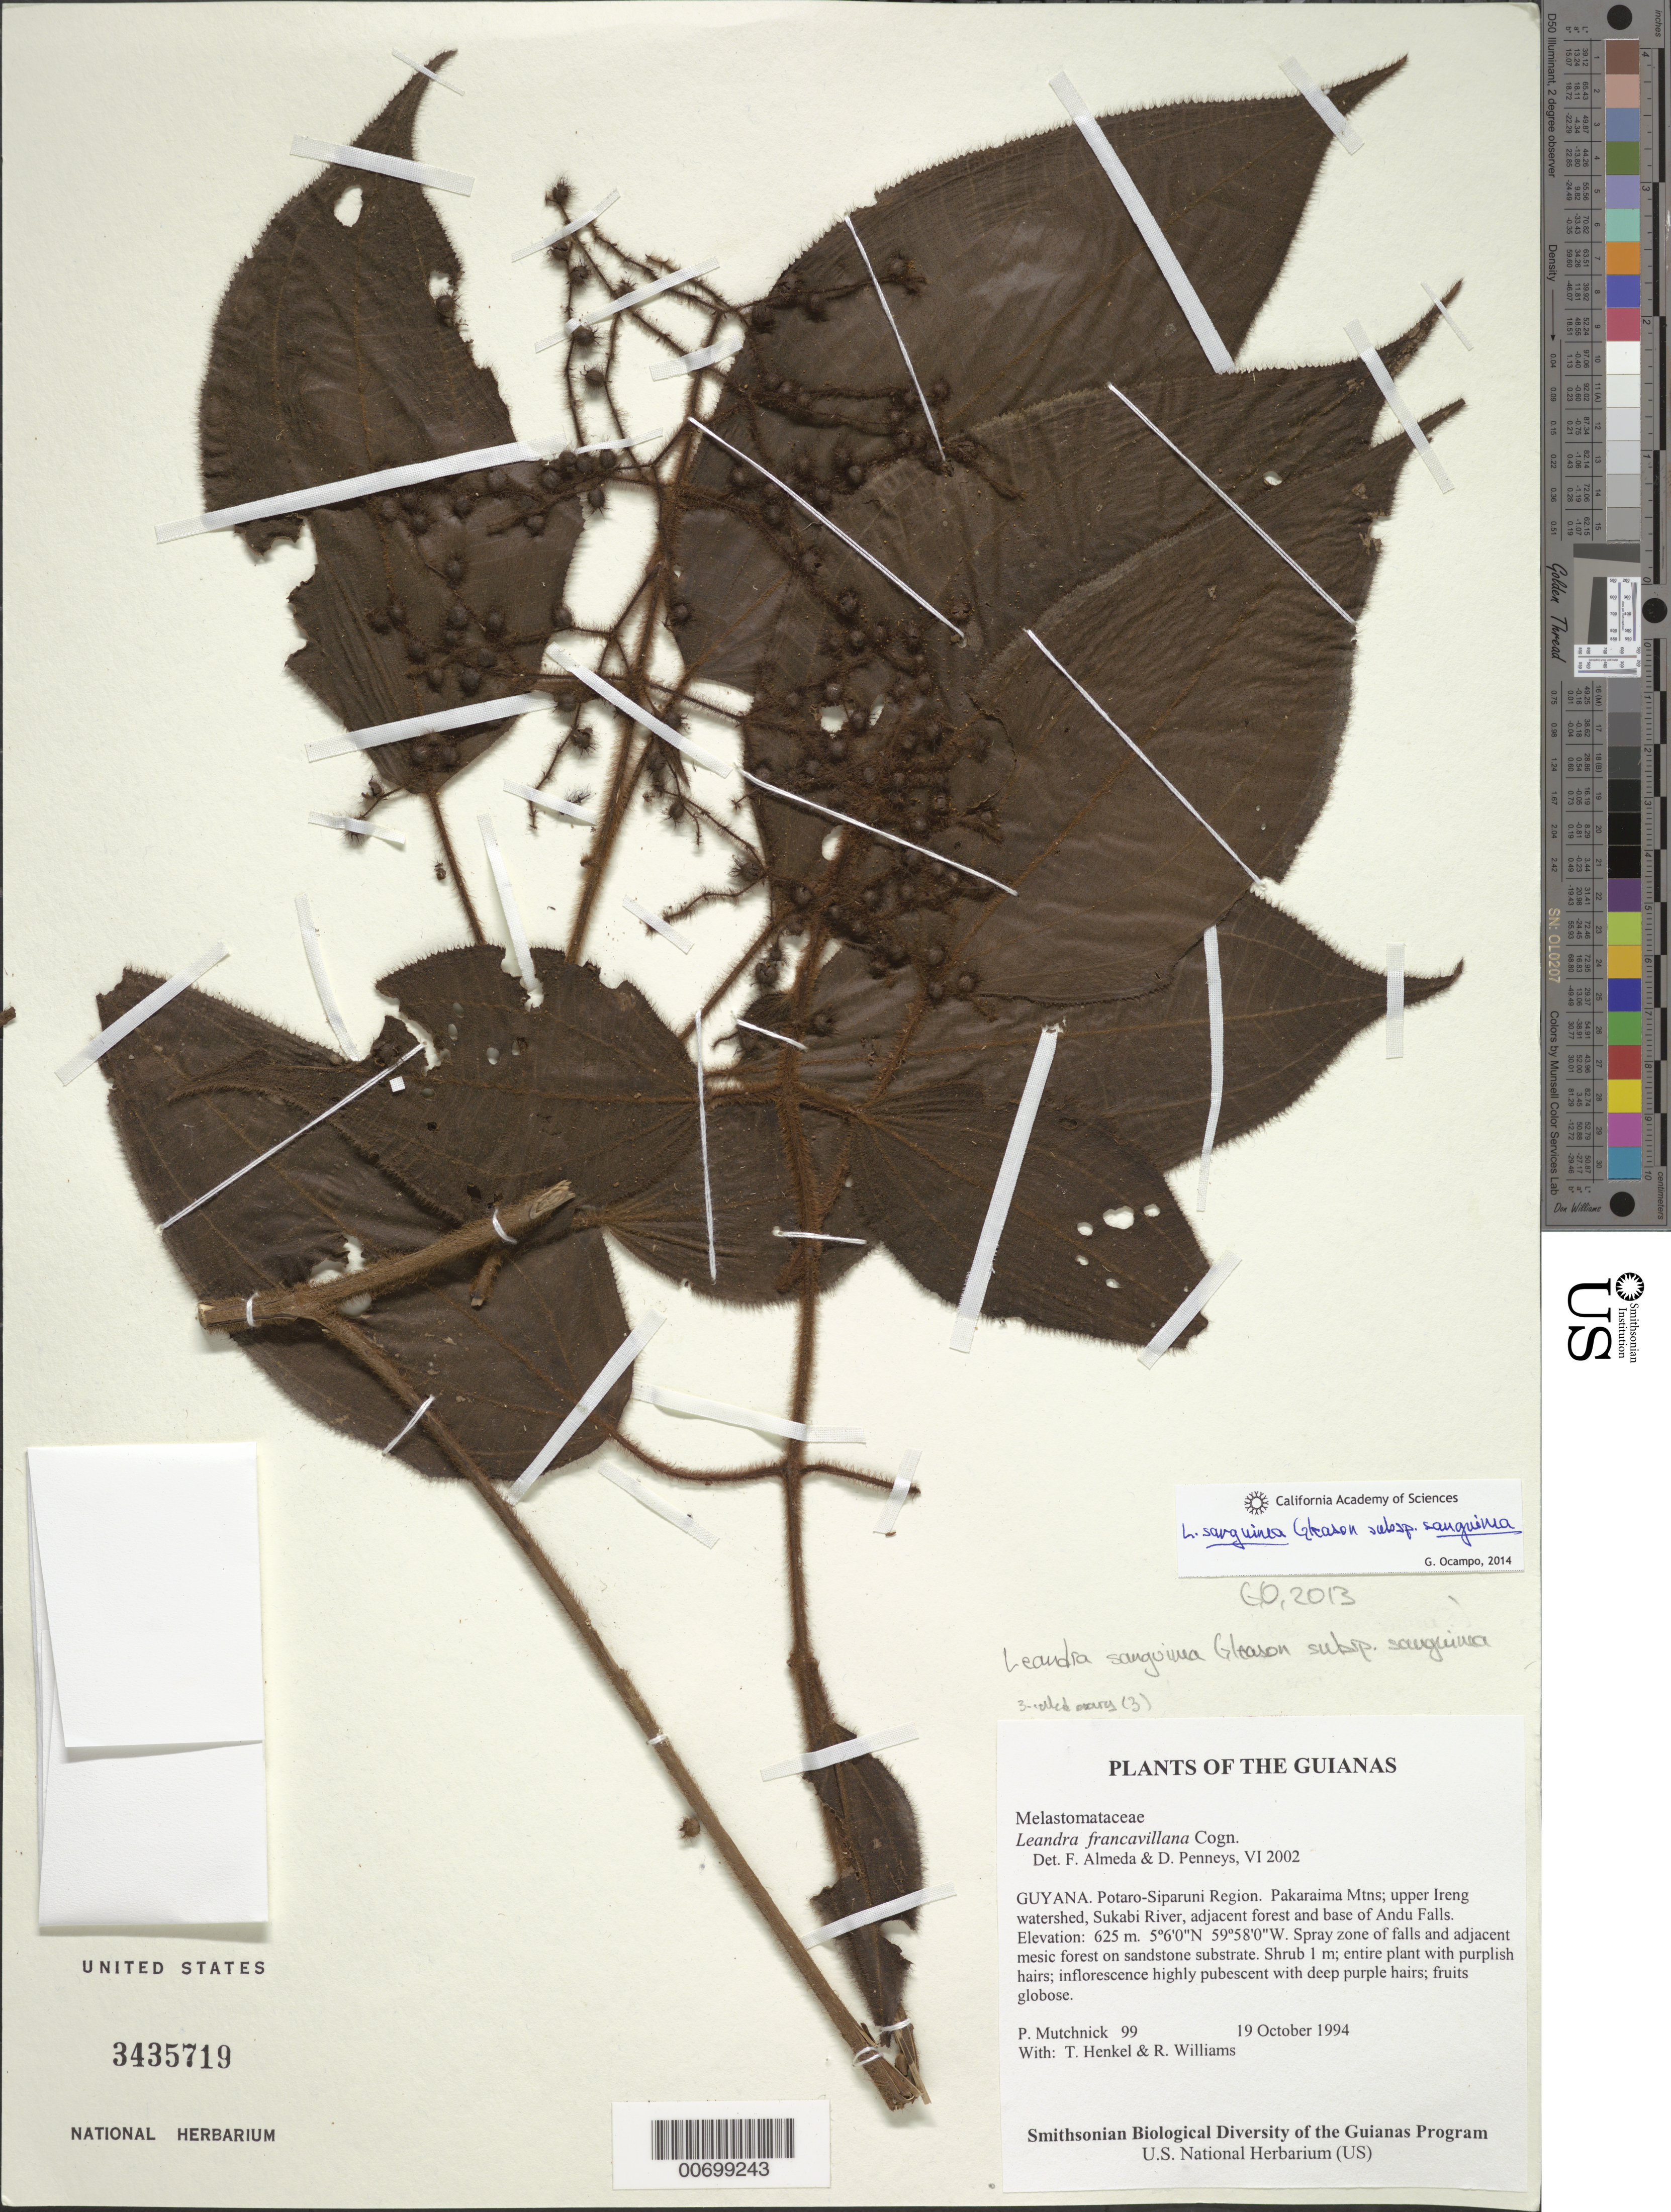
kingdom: Plantae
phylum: Tracheophyta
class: Magnoliopsida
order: Myrtales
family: Melastomataceae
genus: Leandra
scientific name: Leandra francavillana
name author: Cogn.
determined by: Almeda, F.; Penneys, D. S.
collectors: P. Mutchnick, T. Henkel & R. Williams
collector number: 99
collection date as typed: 19 October 1994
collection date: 1994-10-19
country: Guyana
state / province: Potaro-Siparuni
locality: Pakaraima Mtns; upper Ireng watershed, Sukabi River, adjacent forest and base of Andu Falls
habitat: Spray zone of falls and adjacent mesic forest on sandstone substrate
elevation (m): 625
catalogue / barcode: US 3435719